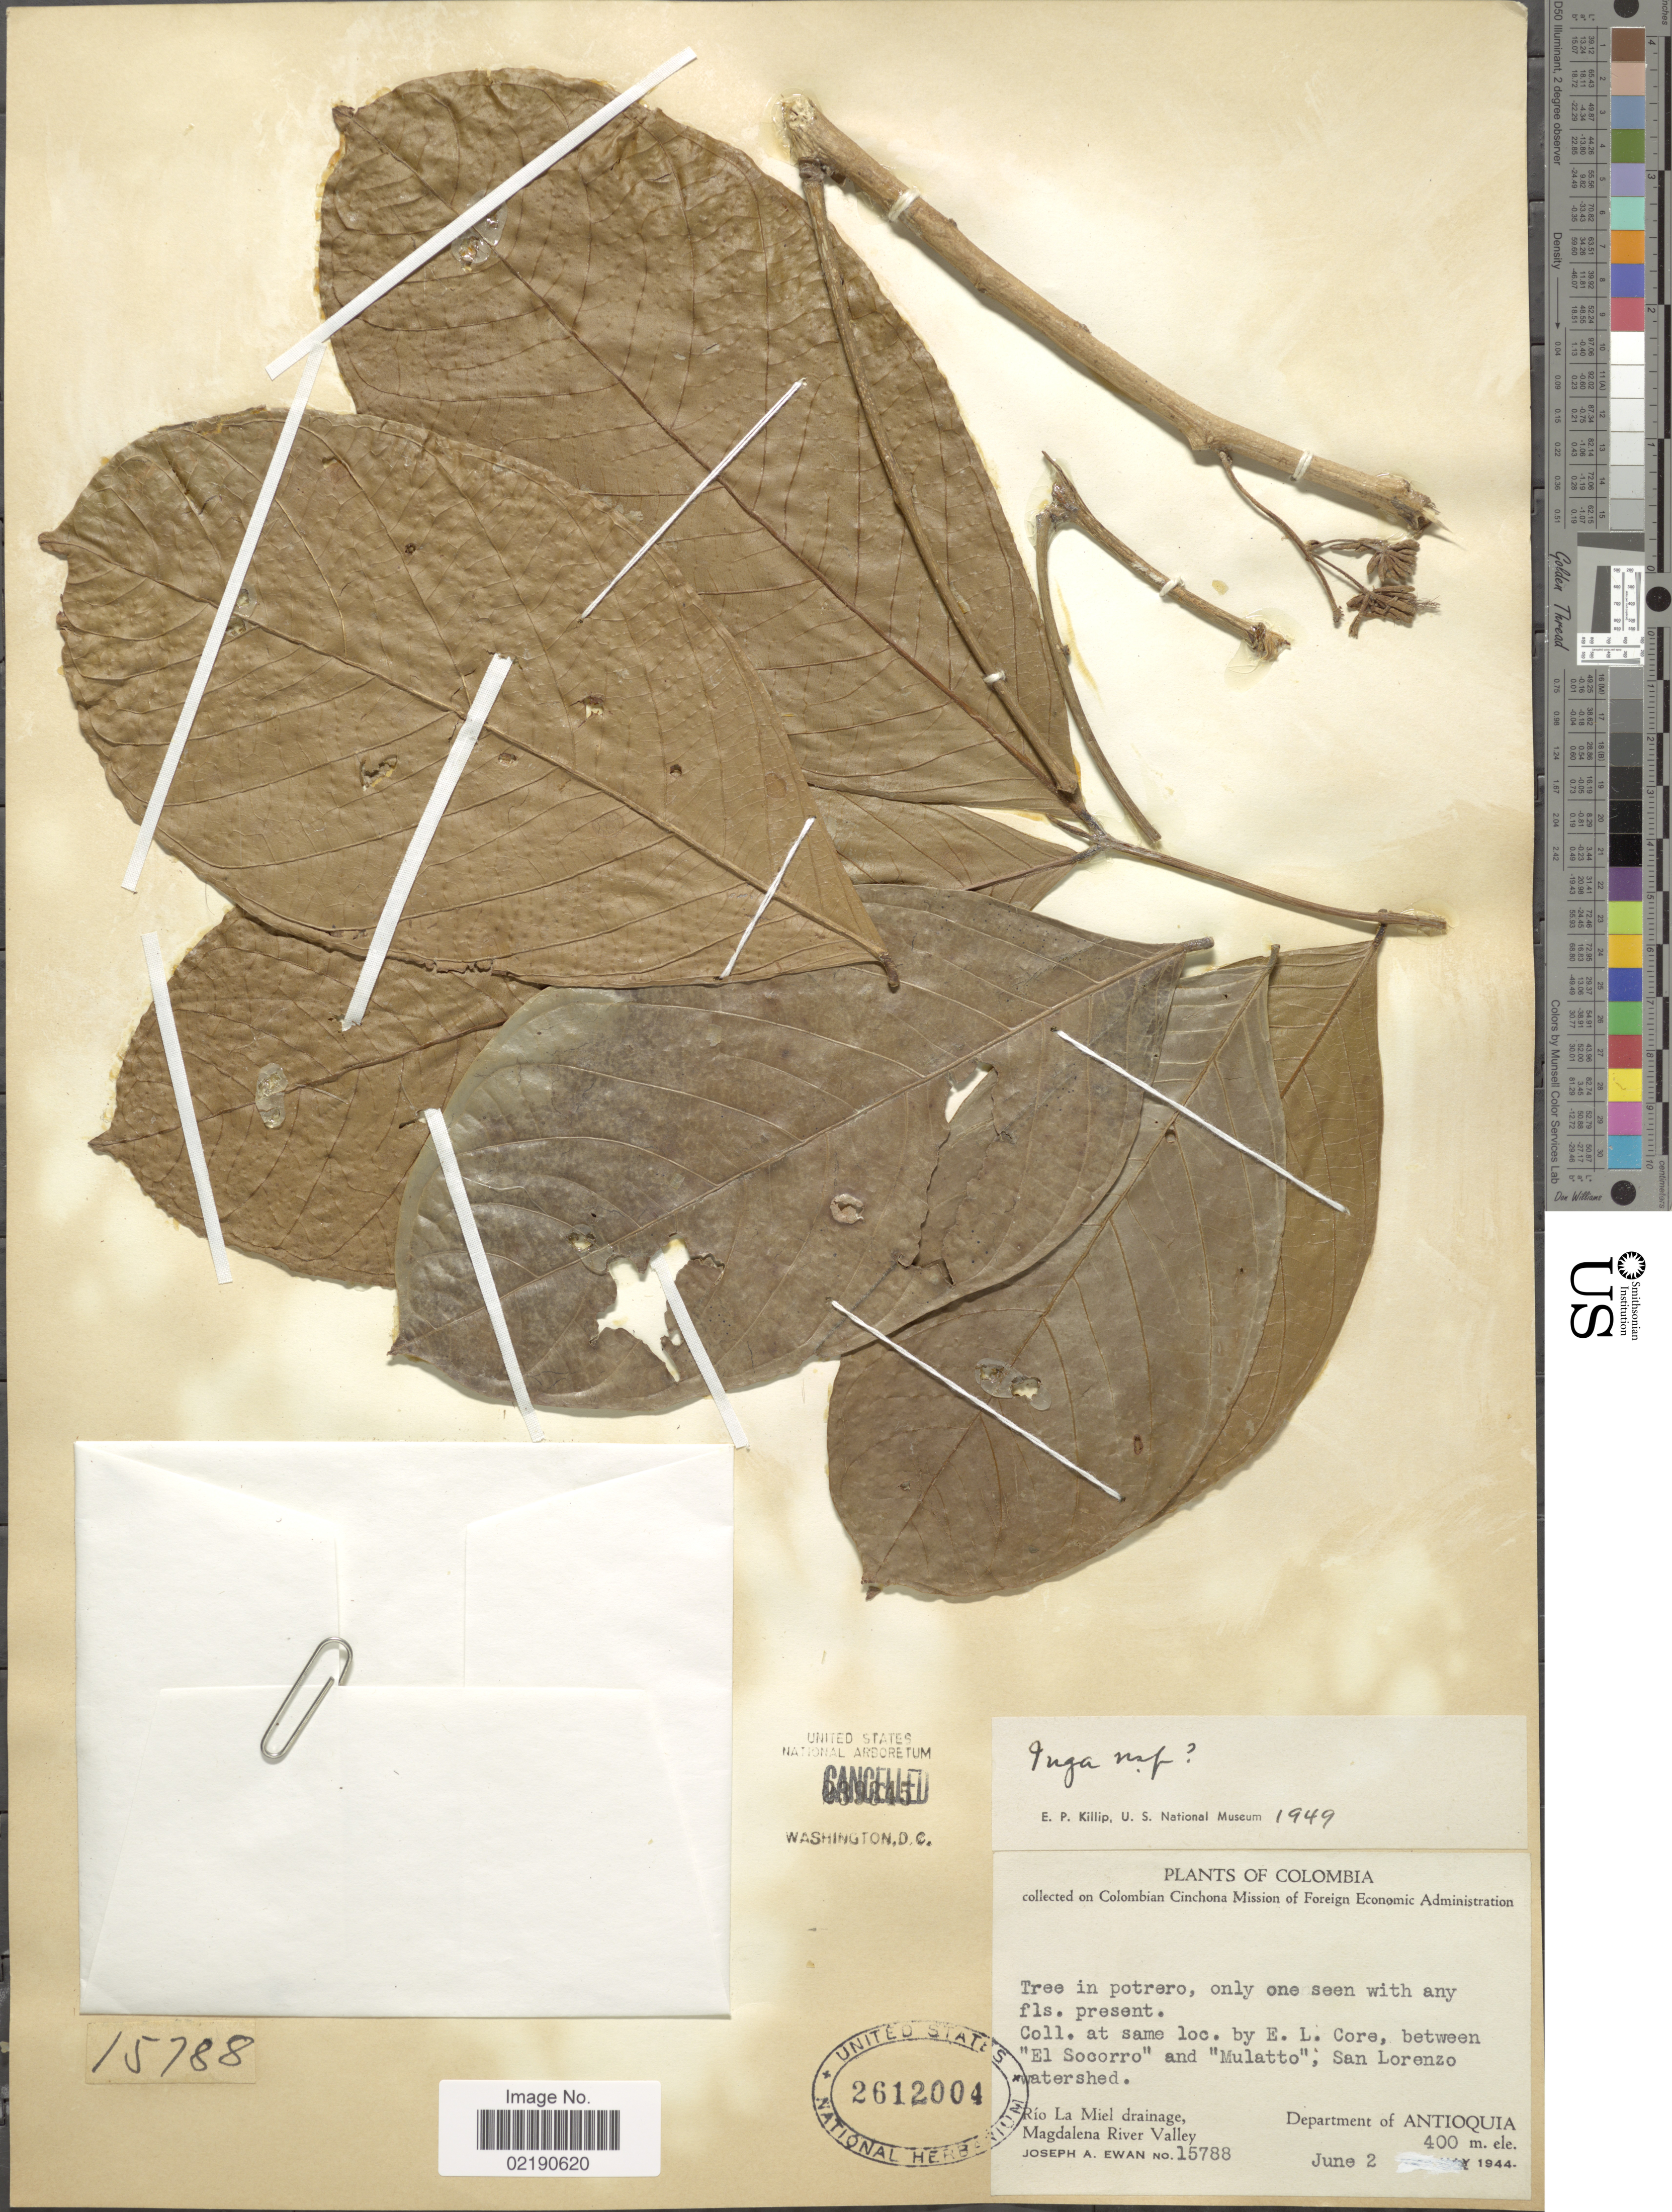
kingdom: Plantae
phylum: Tracheophyta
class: Magnoliopsida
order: Fabales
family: Fabaceae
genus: Inga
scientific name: Inga sp.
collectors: J. A. Ewan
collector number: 15788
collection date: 1944-06-02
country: Colombia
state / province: Antioquia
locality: Between El Socorro and Mulatto, San Lorenzo watershed, Rio La Miel drainage, Magdalena River Valley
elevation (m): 400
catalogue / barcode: US 2612004